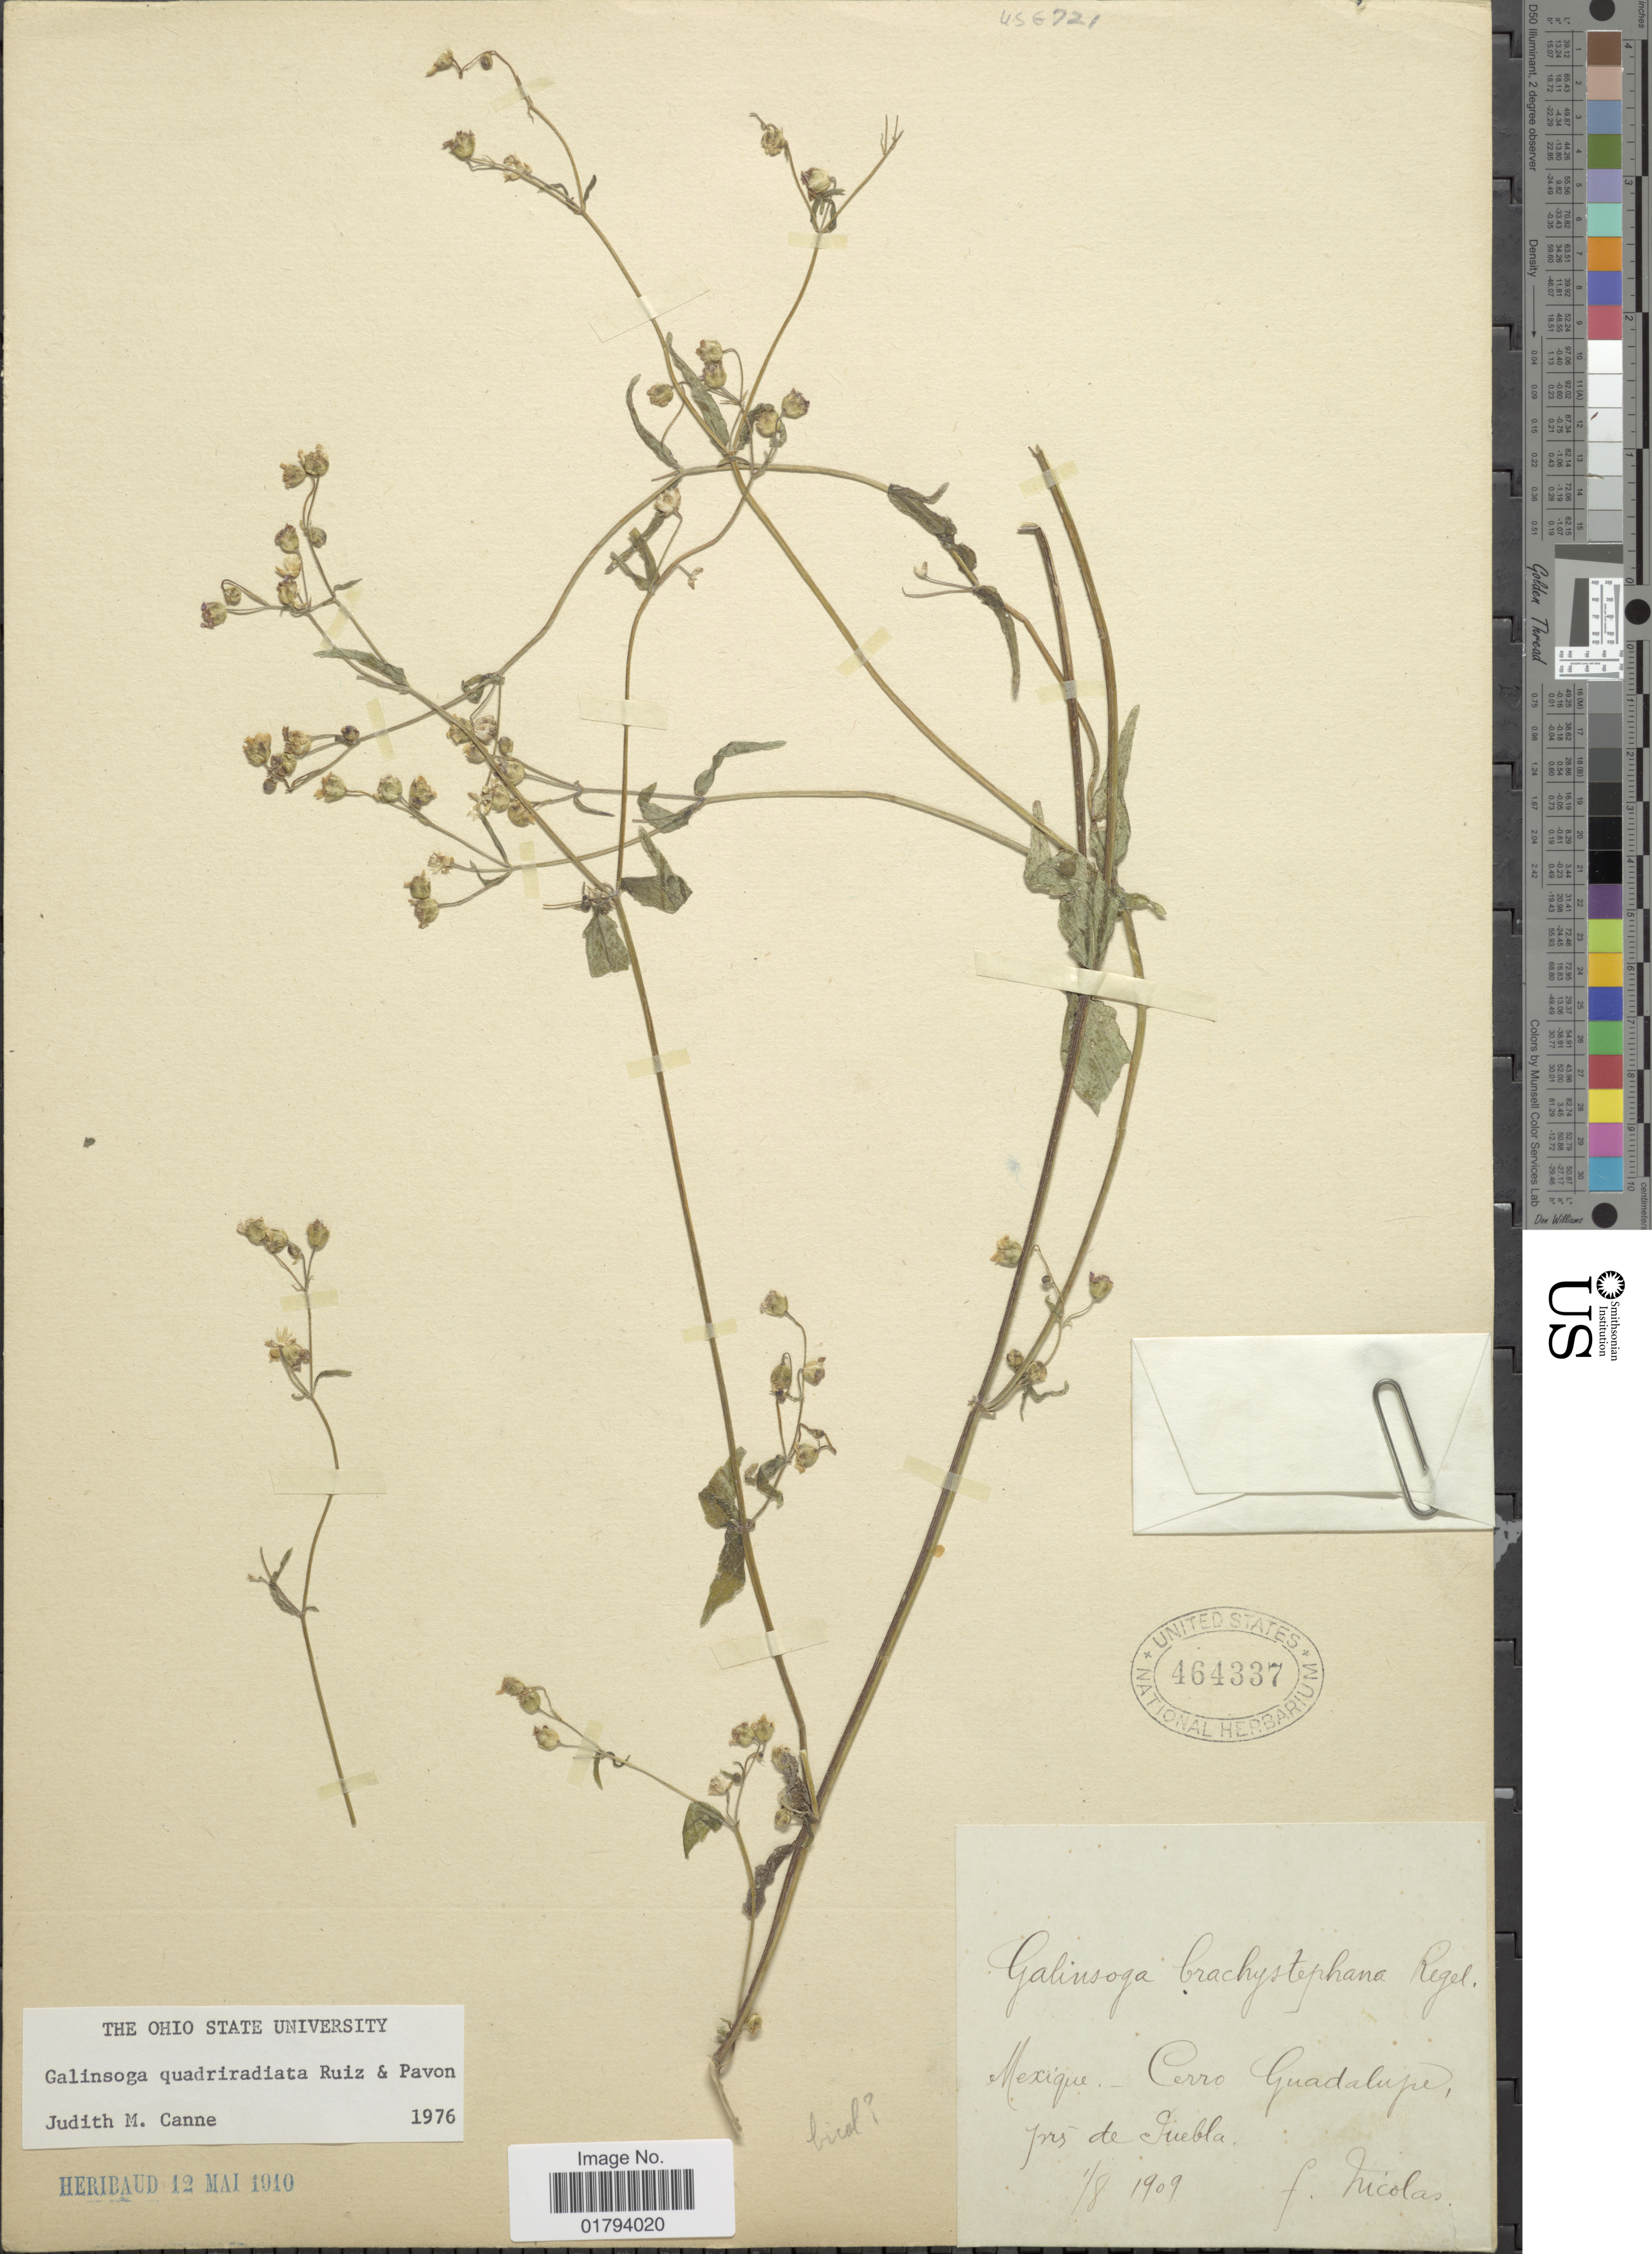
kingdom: Plantae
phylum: Tracheophyta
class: Magnoliopsida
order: Asterales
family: Asteraceae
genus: Galinsoga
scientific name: Galinsoga quadriradiata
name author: Ruiz & Pav.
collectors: F. Nicolas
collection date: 1909-08-01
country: Mexico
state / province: Puebla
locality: Cerro Guadalupe, pres de Puebla.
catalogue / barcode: US 464337